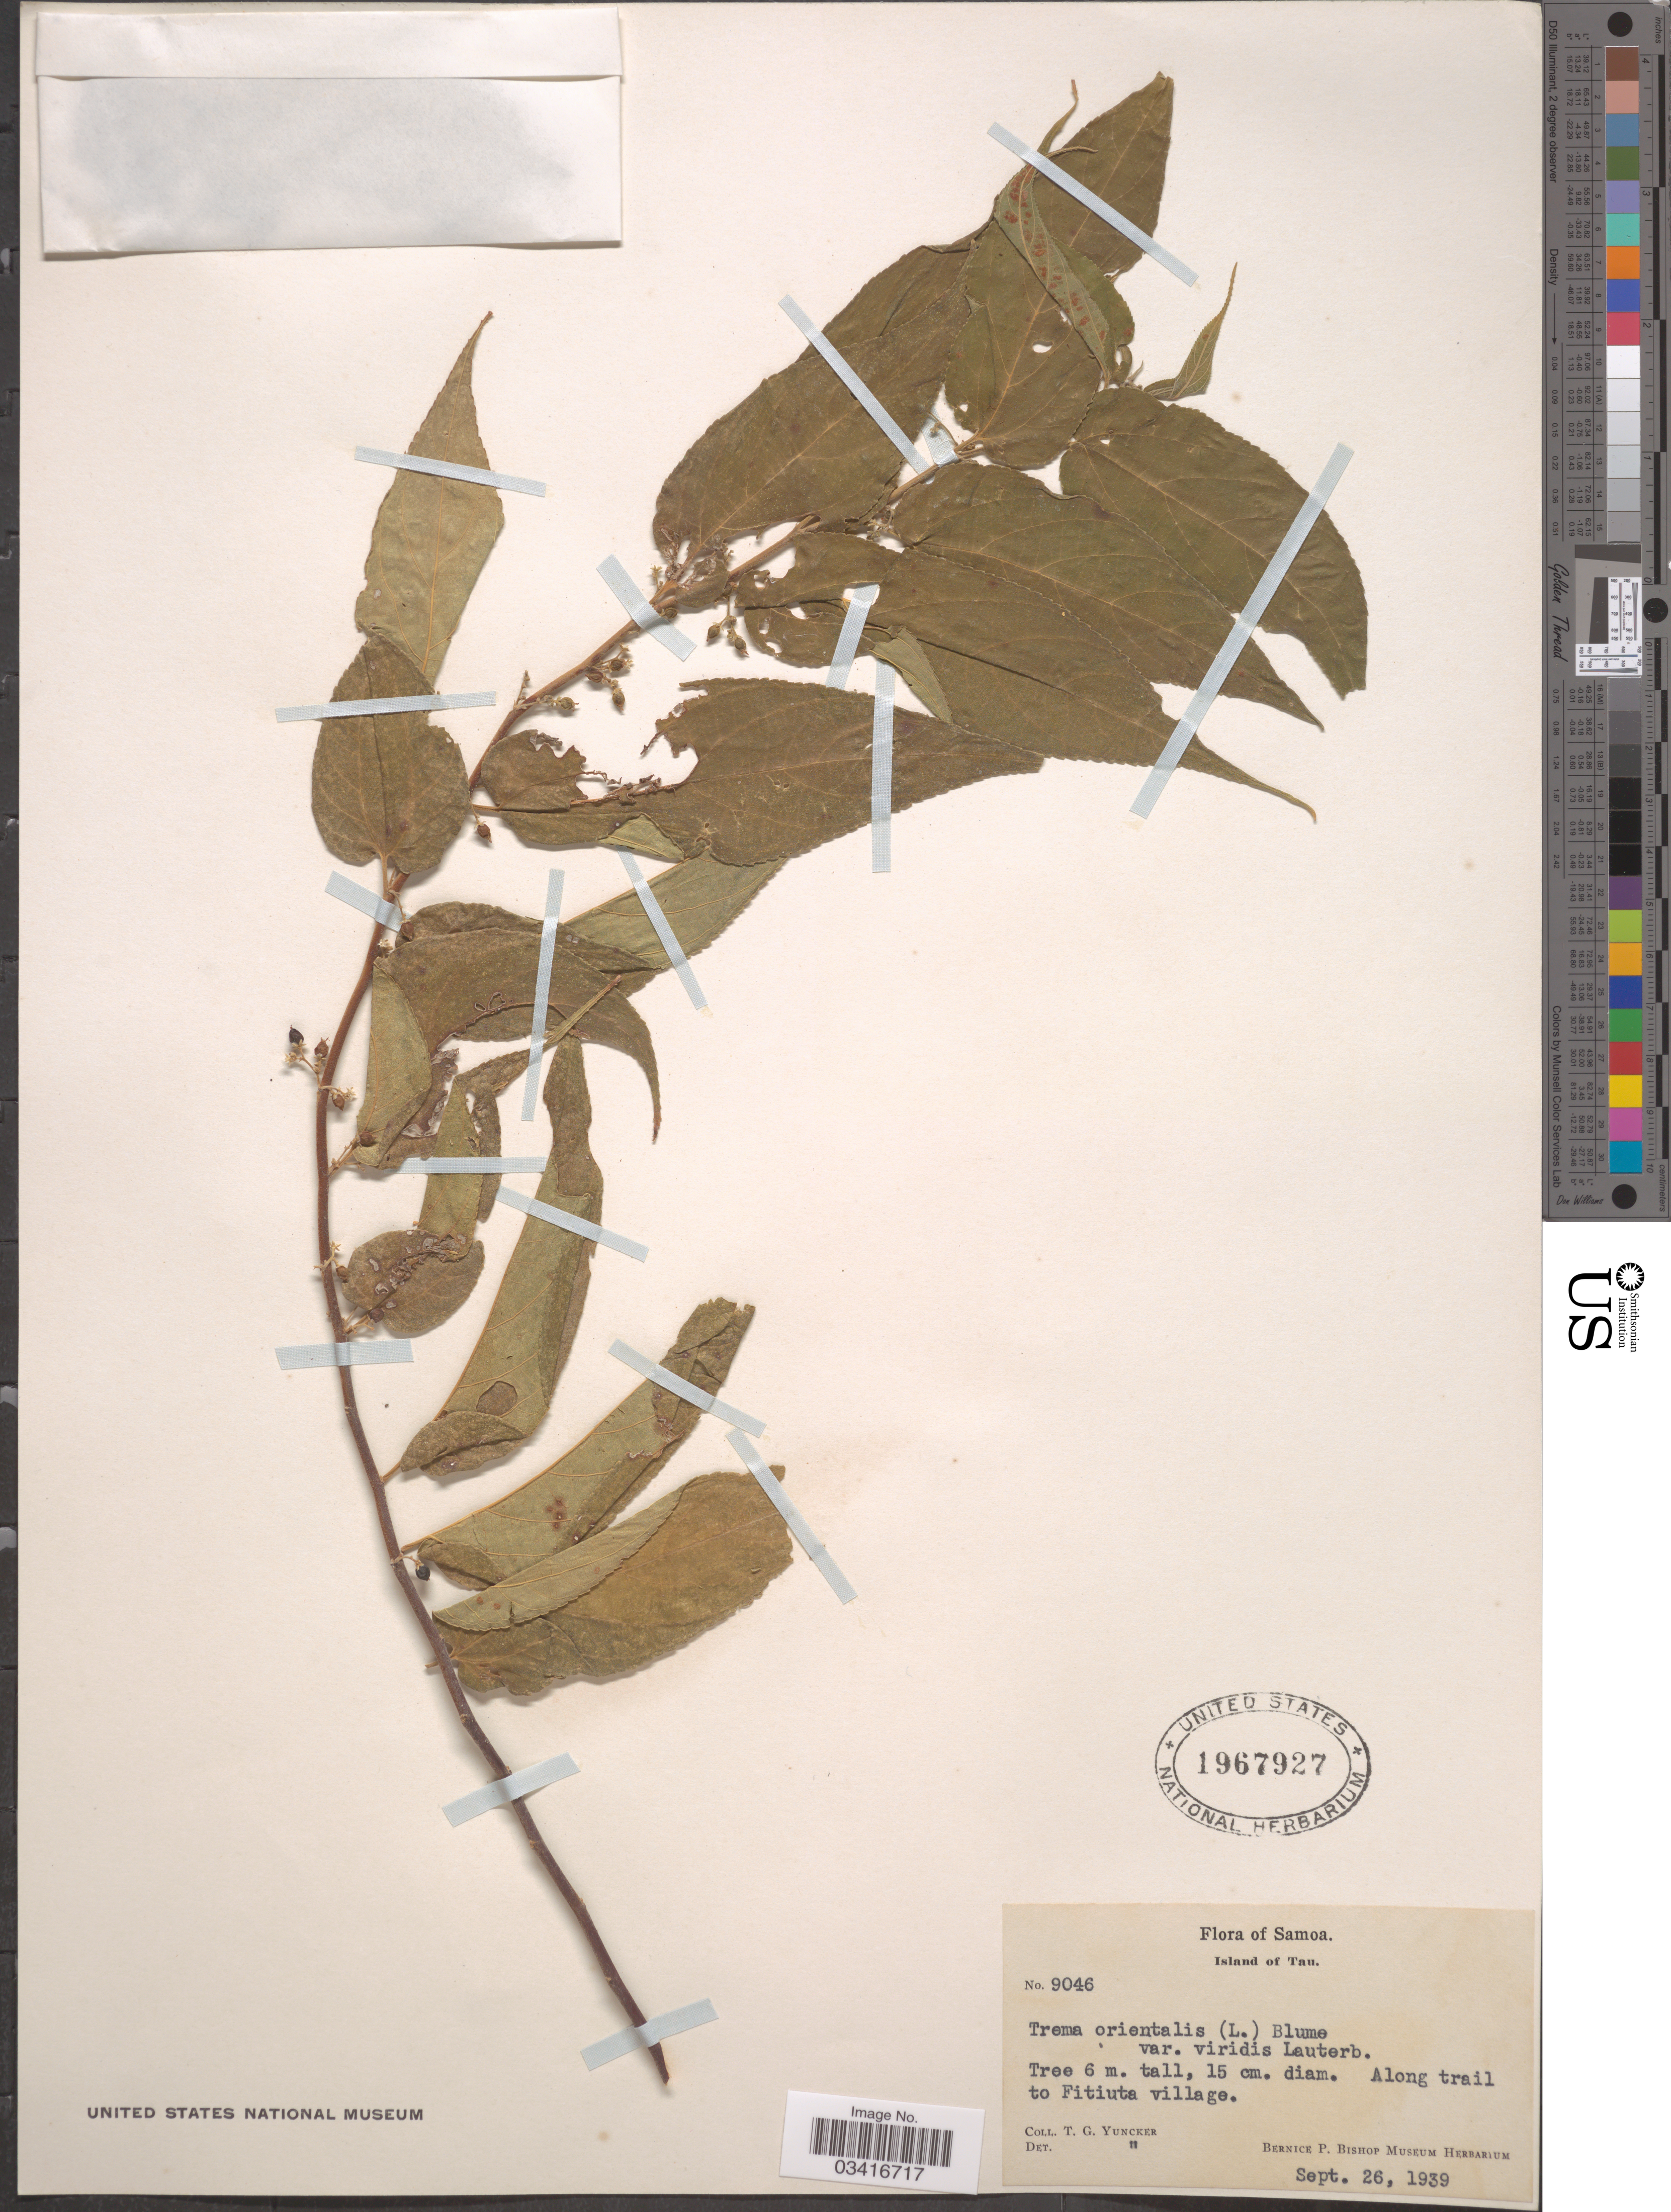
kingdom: Plantae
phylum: Tracheophyta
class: Magnoliopsida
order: Rosales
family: Cannabaceae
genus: Trema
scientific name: Trema orientale var. viridis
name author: (L.) Blume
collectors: T. G. Yuncker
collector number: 9046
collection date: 1939-09-26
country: American Samoa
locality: Samoa. Island of Tau. Along trail to Fitiuta village.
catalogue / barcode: US 1967927